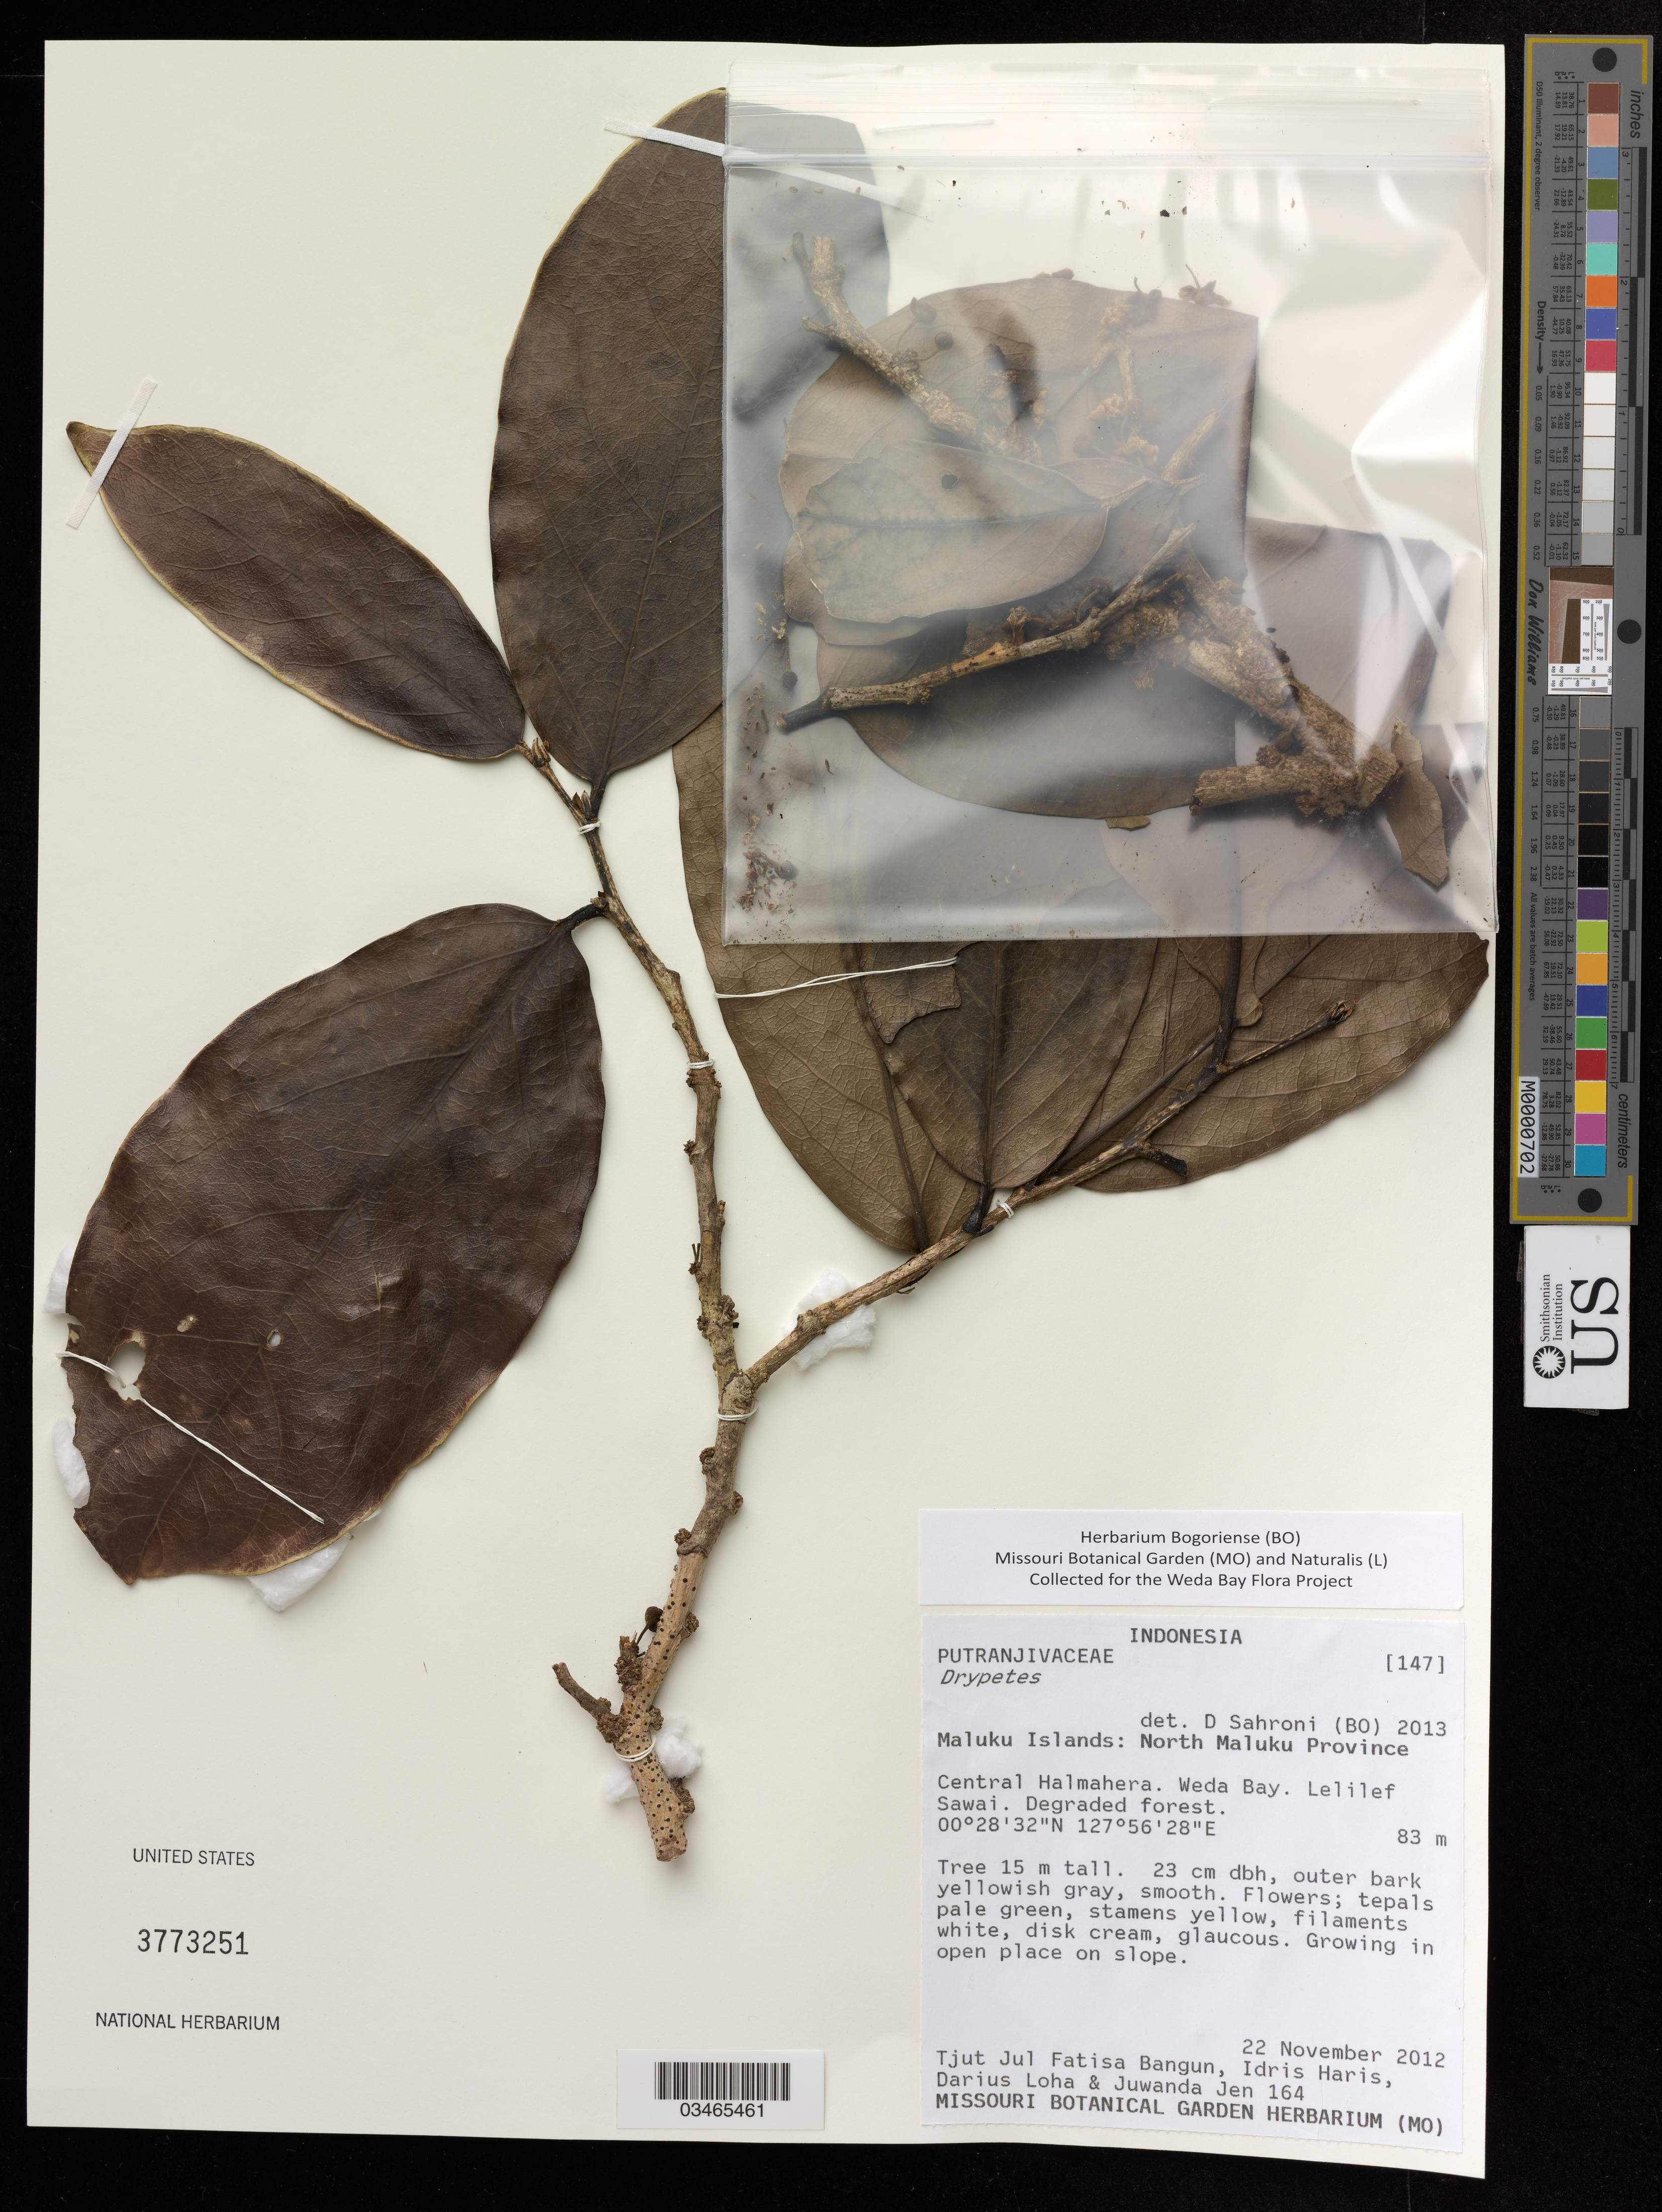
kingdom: Plantae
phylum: Tracheophyta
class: Magnoliopsida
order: Malpighiales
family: Putranjivaceae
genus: Drypetes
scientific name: Drypetes sp.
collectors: T. Bangun, I. Haris & D. Loha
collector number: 164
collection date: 2012-11-22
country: Indonesia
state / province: Maluku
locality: North Maluku Province, Central Halmahera, Weda Bay, Lelilef Sawai.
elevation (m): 83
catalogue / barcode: US 3773251